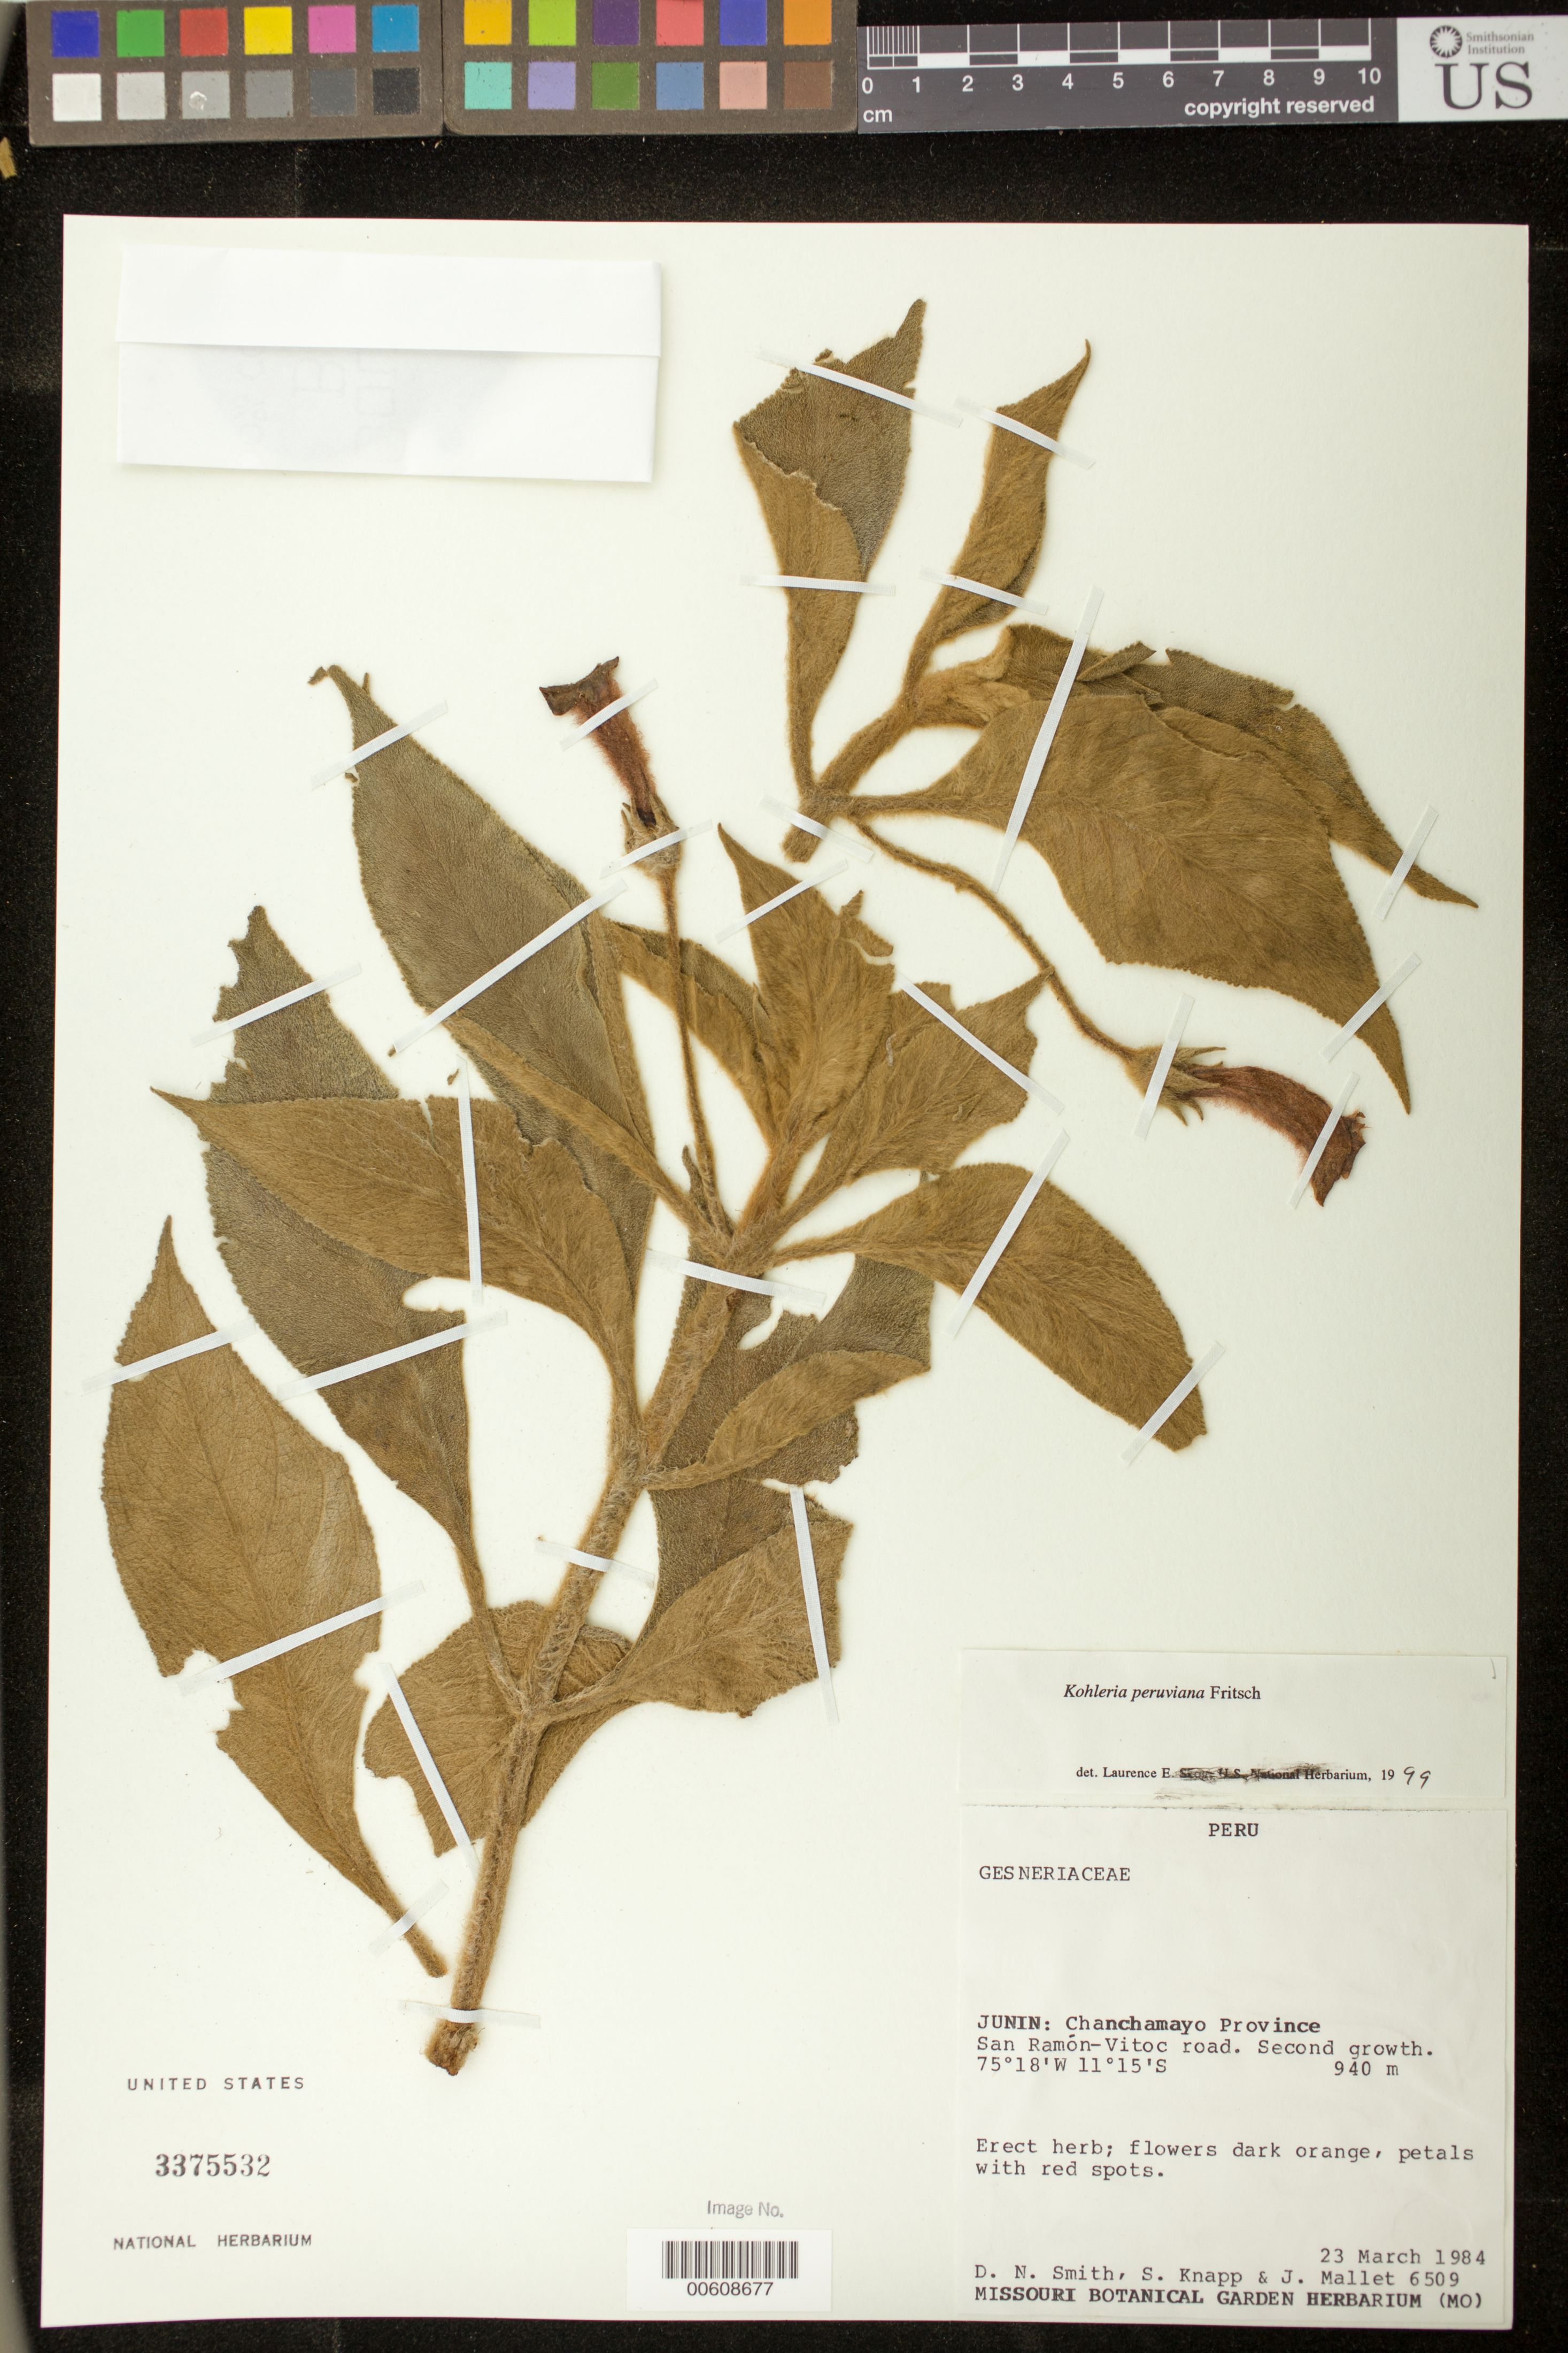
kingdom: Plantae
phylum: Tracheophyta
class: Magnoliopsida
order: Lamiales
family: Gesneriaceae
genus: Kohleria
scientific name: Kohleria peruviana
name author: Fritsch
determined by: Skog, Laurence E.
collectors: D. Smith, S. Knapp & J. Mallet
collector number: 6509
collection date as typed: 23 Mar 1984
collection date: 1984-03-23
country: Peru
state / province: Junín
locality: Prov. Chanchamayo; San Ramón - Vitoc road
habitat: Second growth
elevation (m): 940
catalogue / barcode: US 3375532